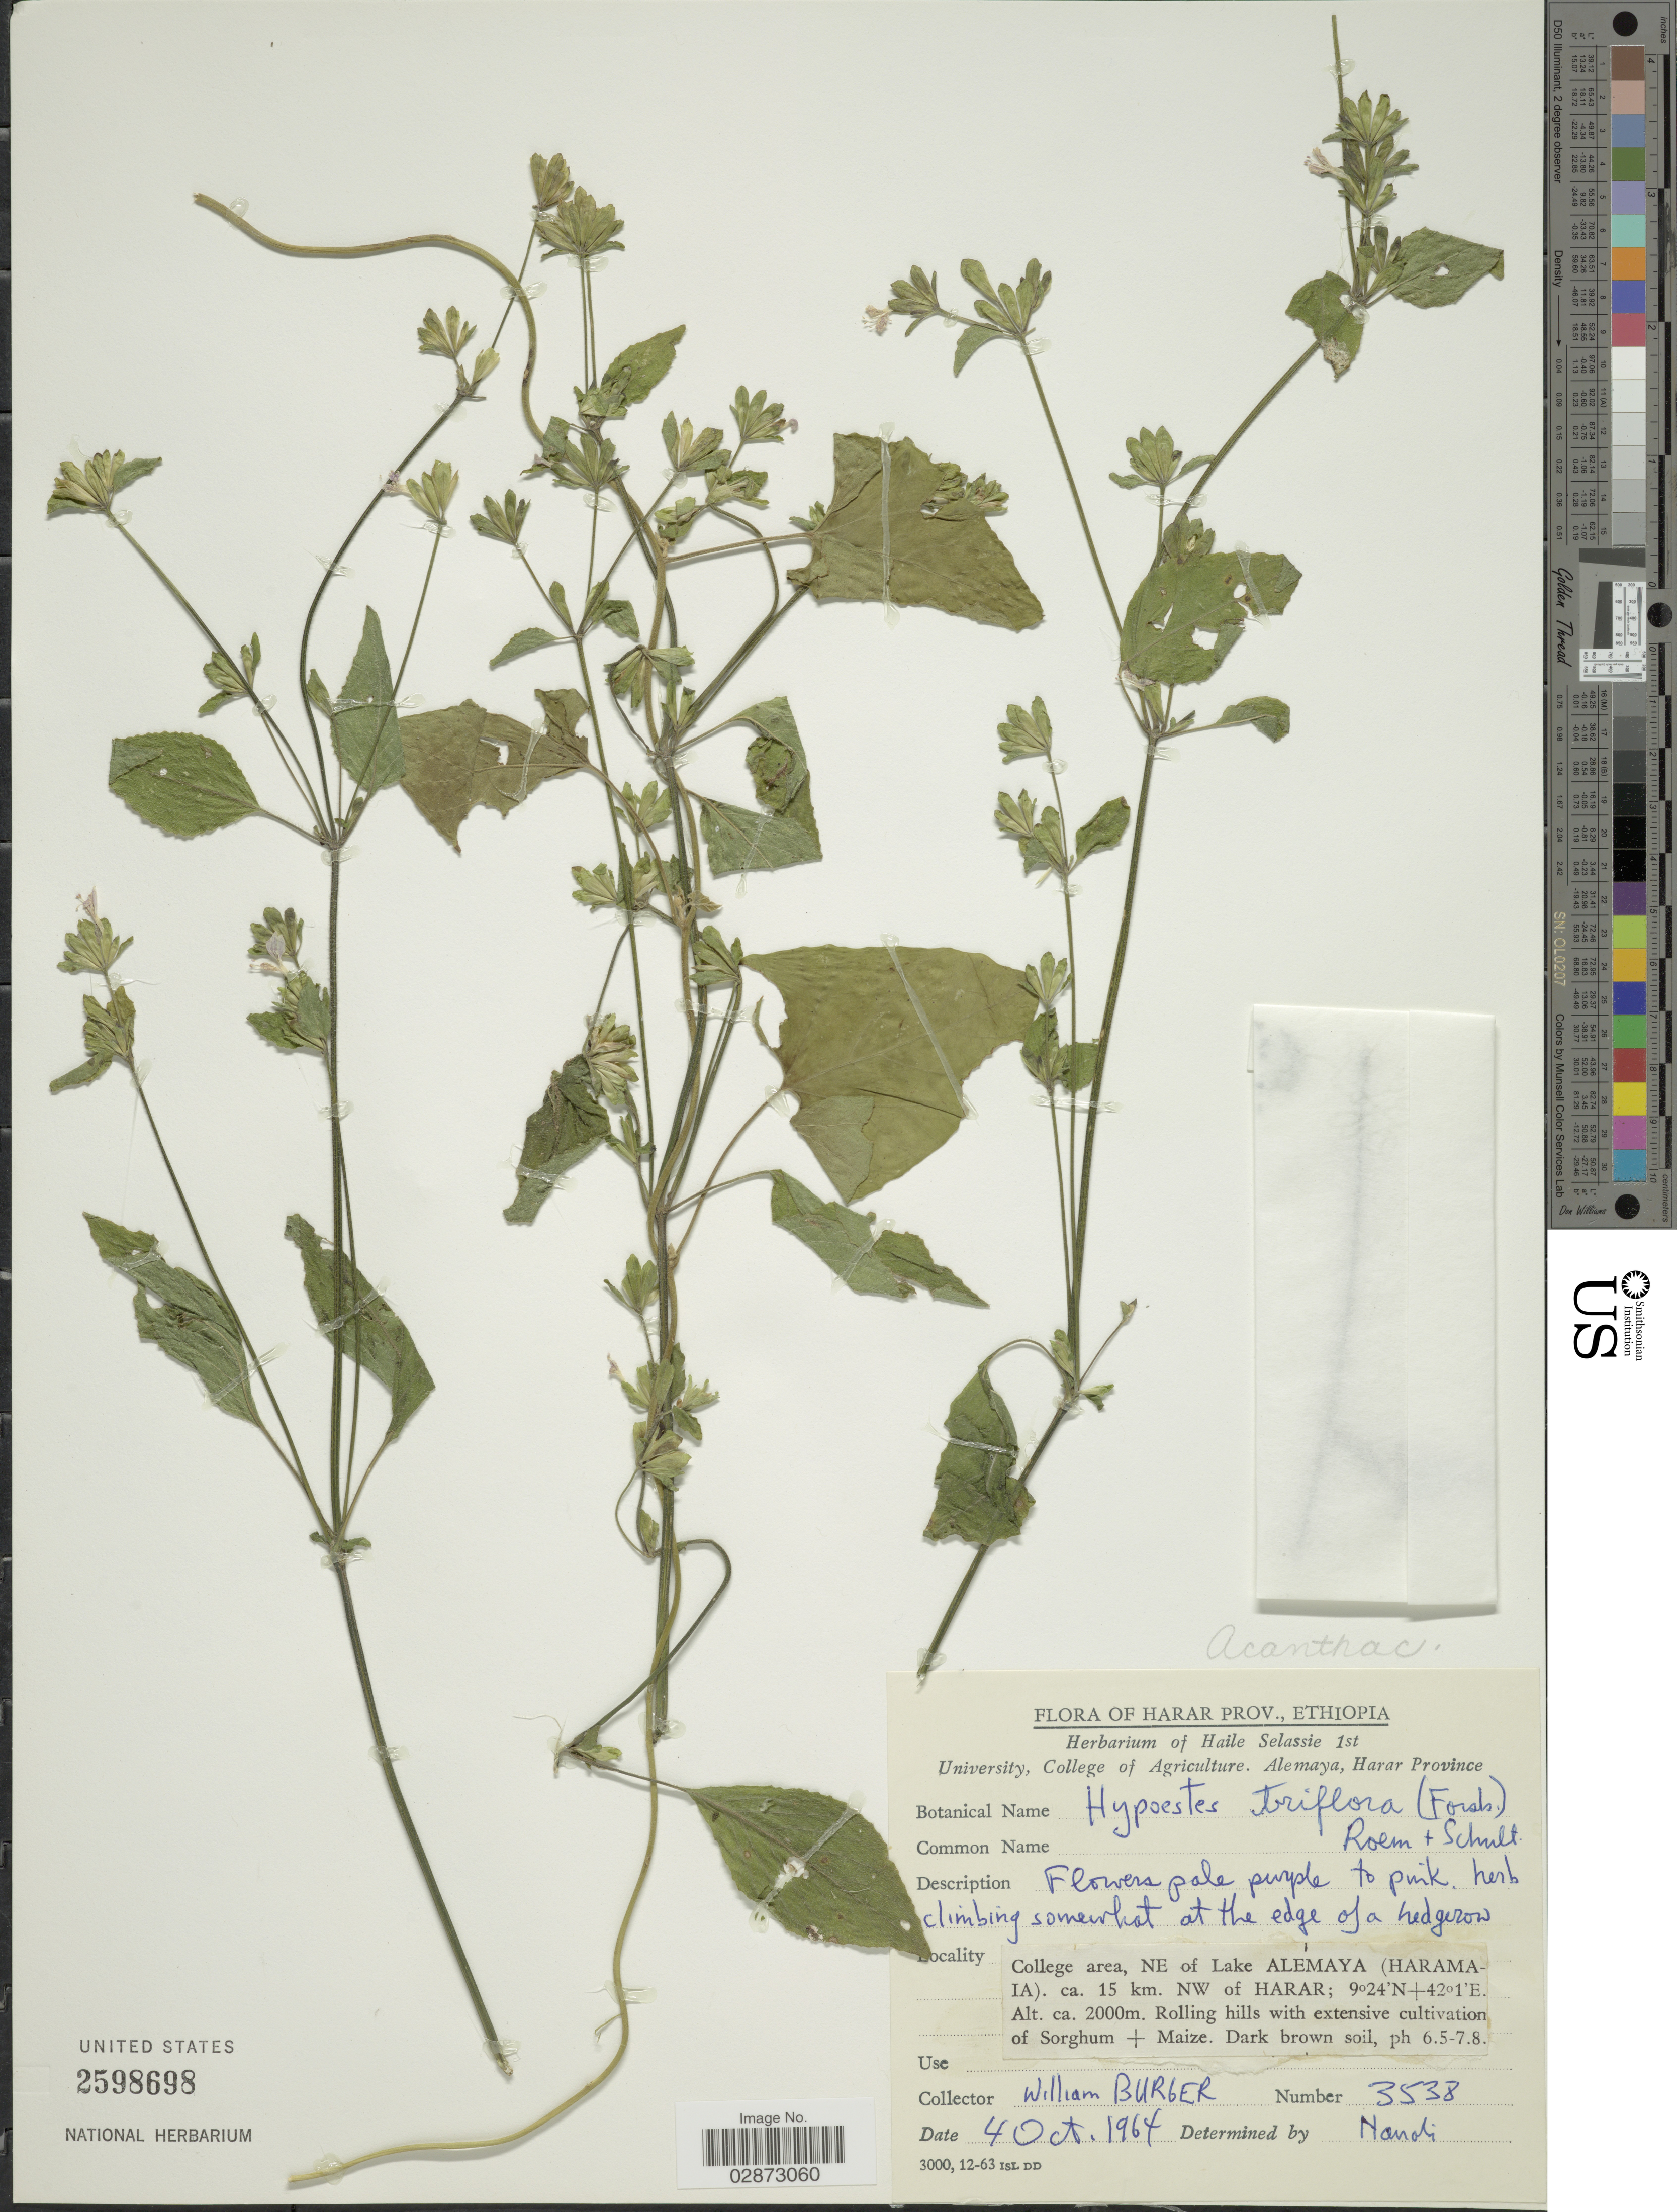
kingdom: Plantae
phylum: Tracheophyta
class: Magnoliopsida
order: Lamiales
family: Acanthaceae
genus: Hypoestes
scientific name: Hypoestes triflora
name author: (Forssk.) Roem. & Schult.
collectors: W. Burger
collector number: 3538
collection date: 1964-10-04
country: Ethiopia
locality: Harar prov. College area, NE of Lake Alemaya (Haramaia). ca. 15 km. NW of Harar.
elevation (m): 2000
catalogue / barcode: US 2598698